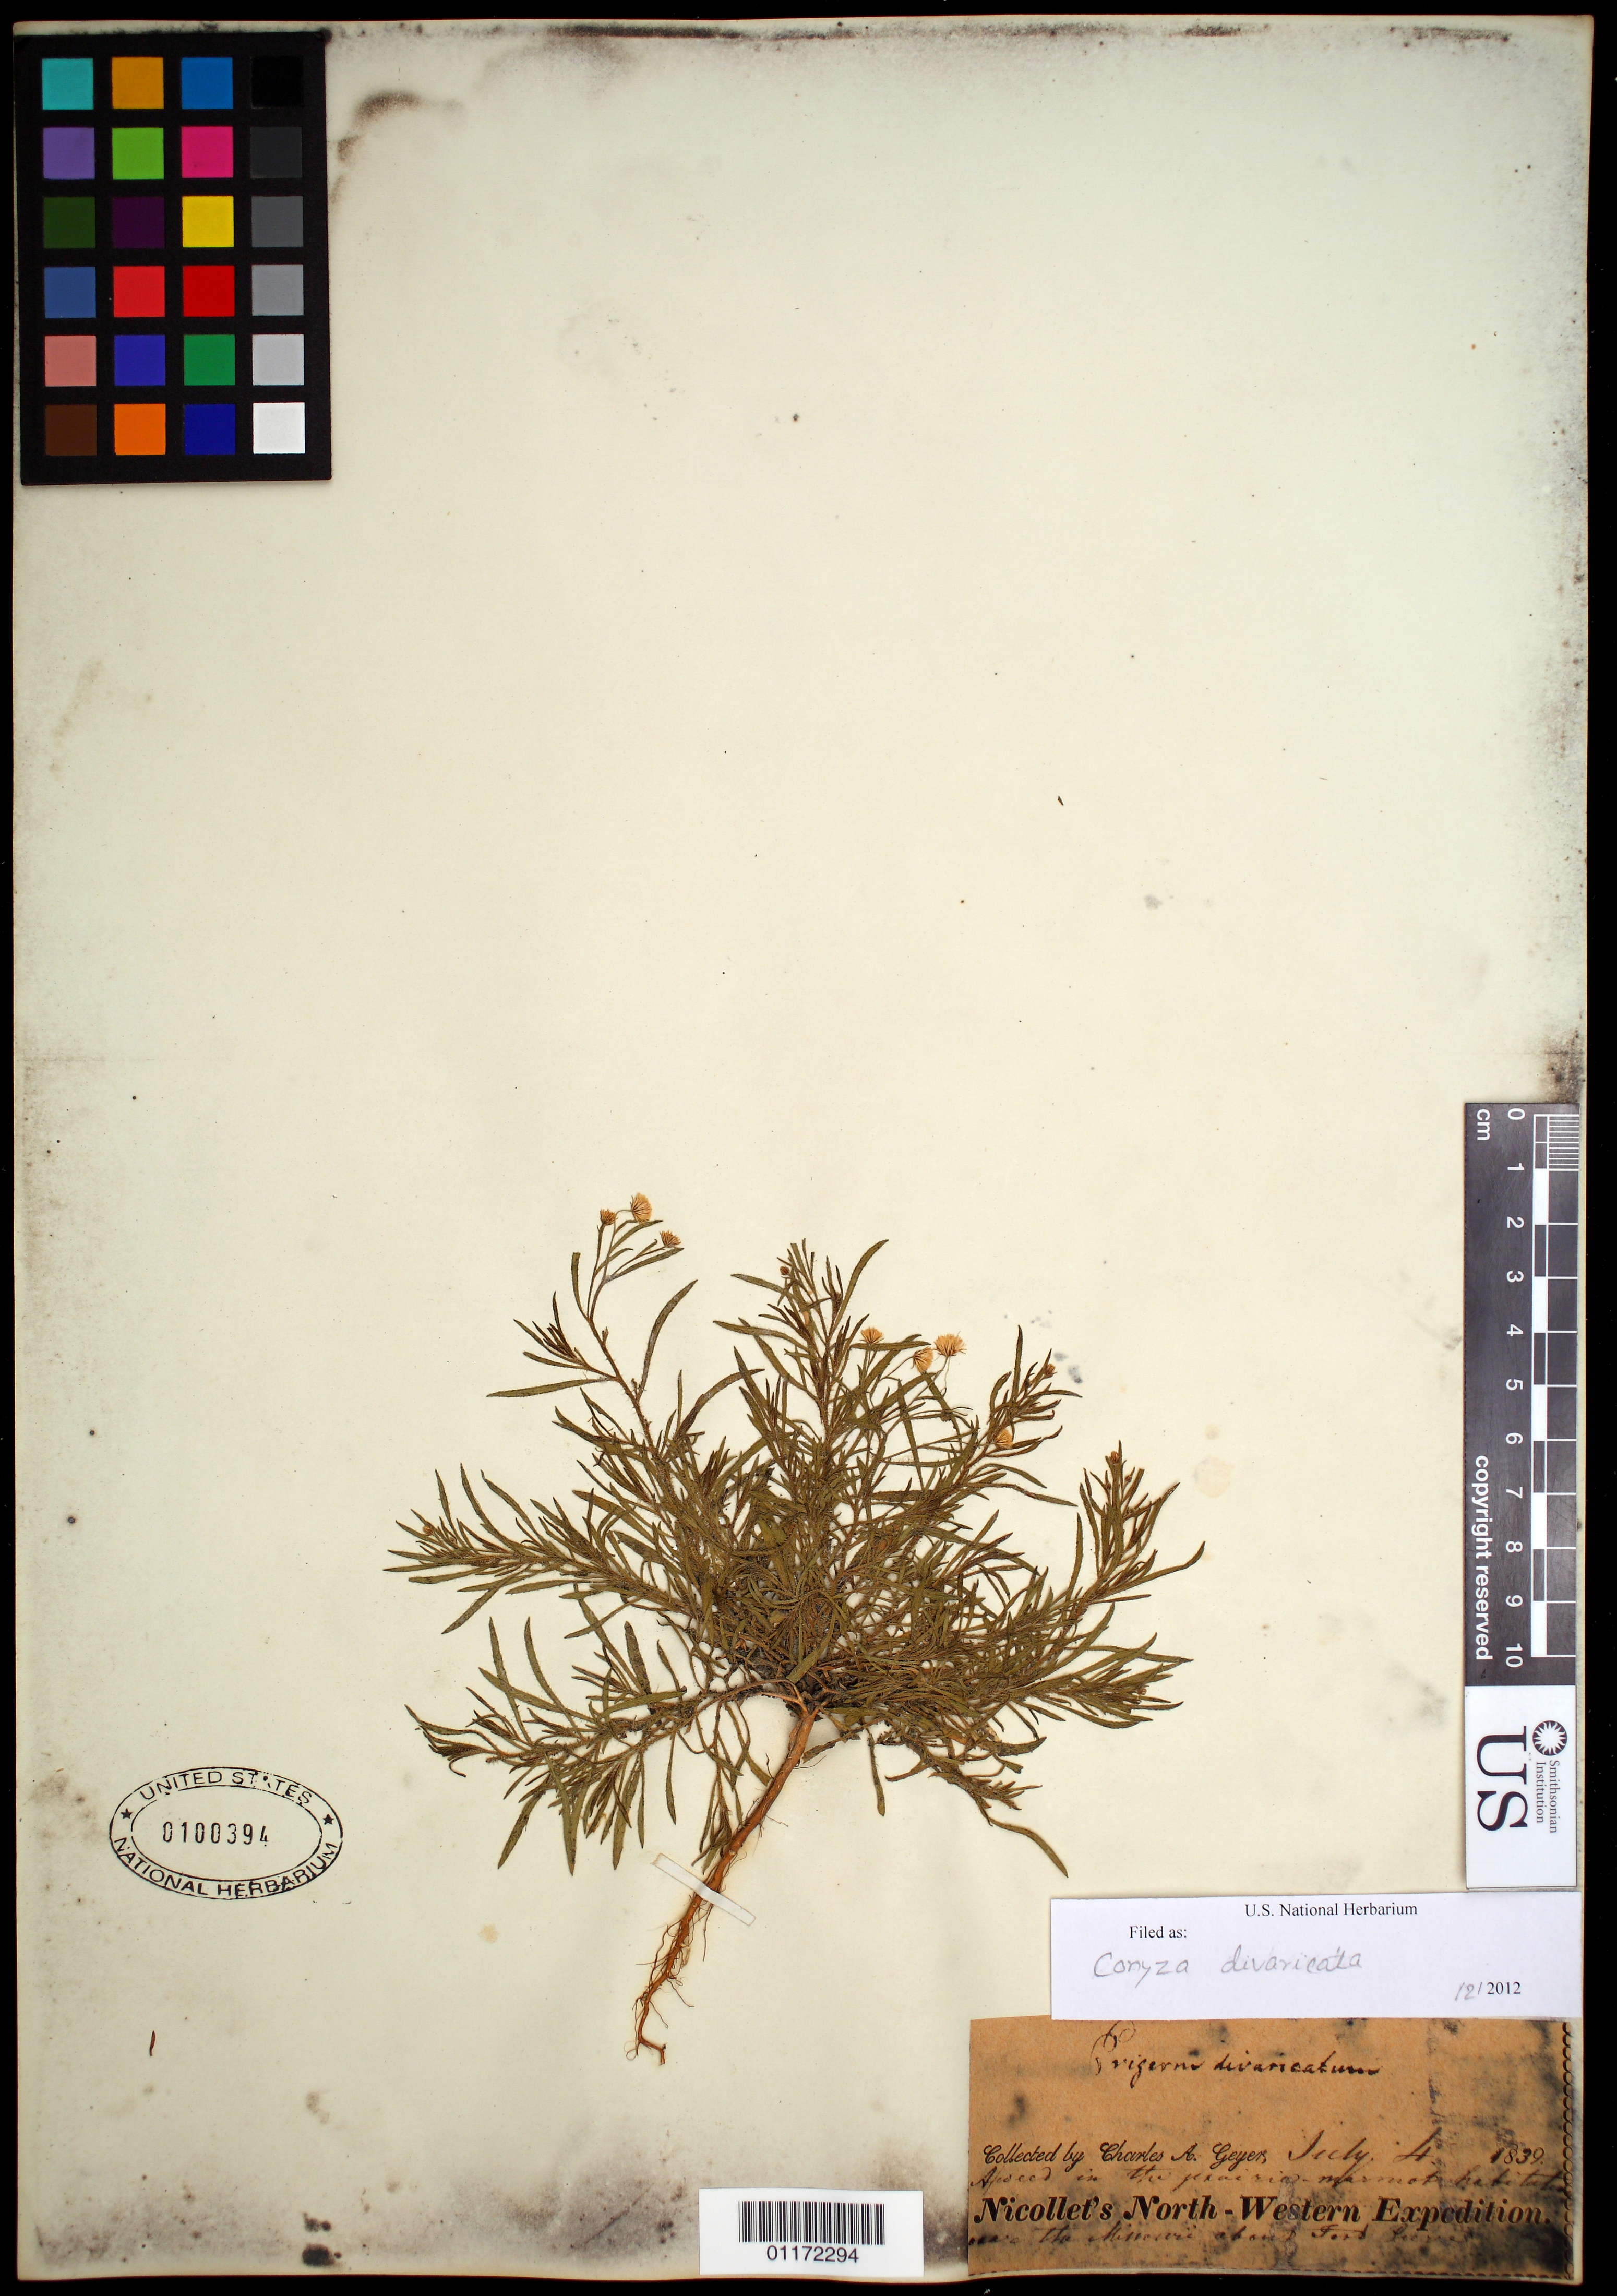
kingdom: Plantae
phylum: Tracheophyta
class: Magnoliopsida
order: Asterales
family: Asteraceae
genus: Conyza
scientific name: Conyza divaricata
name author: Spreng.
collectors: C. A. Geyer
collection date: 1839-07-04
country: United States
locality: Missouri above Fort Pierre.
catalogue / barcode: US 100394